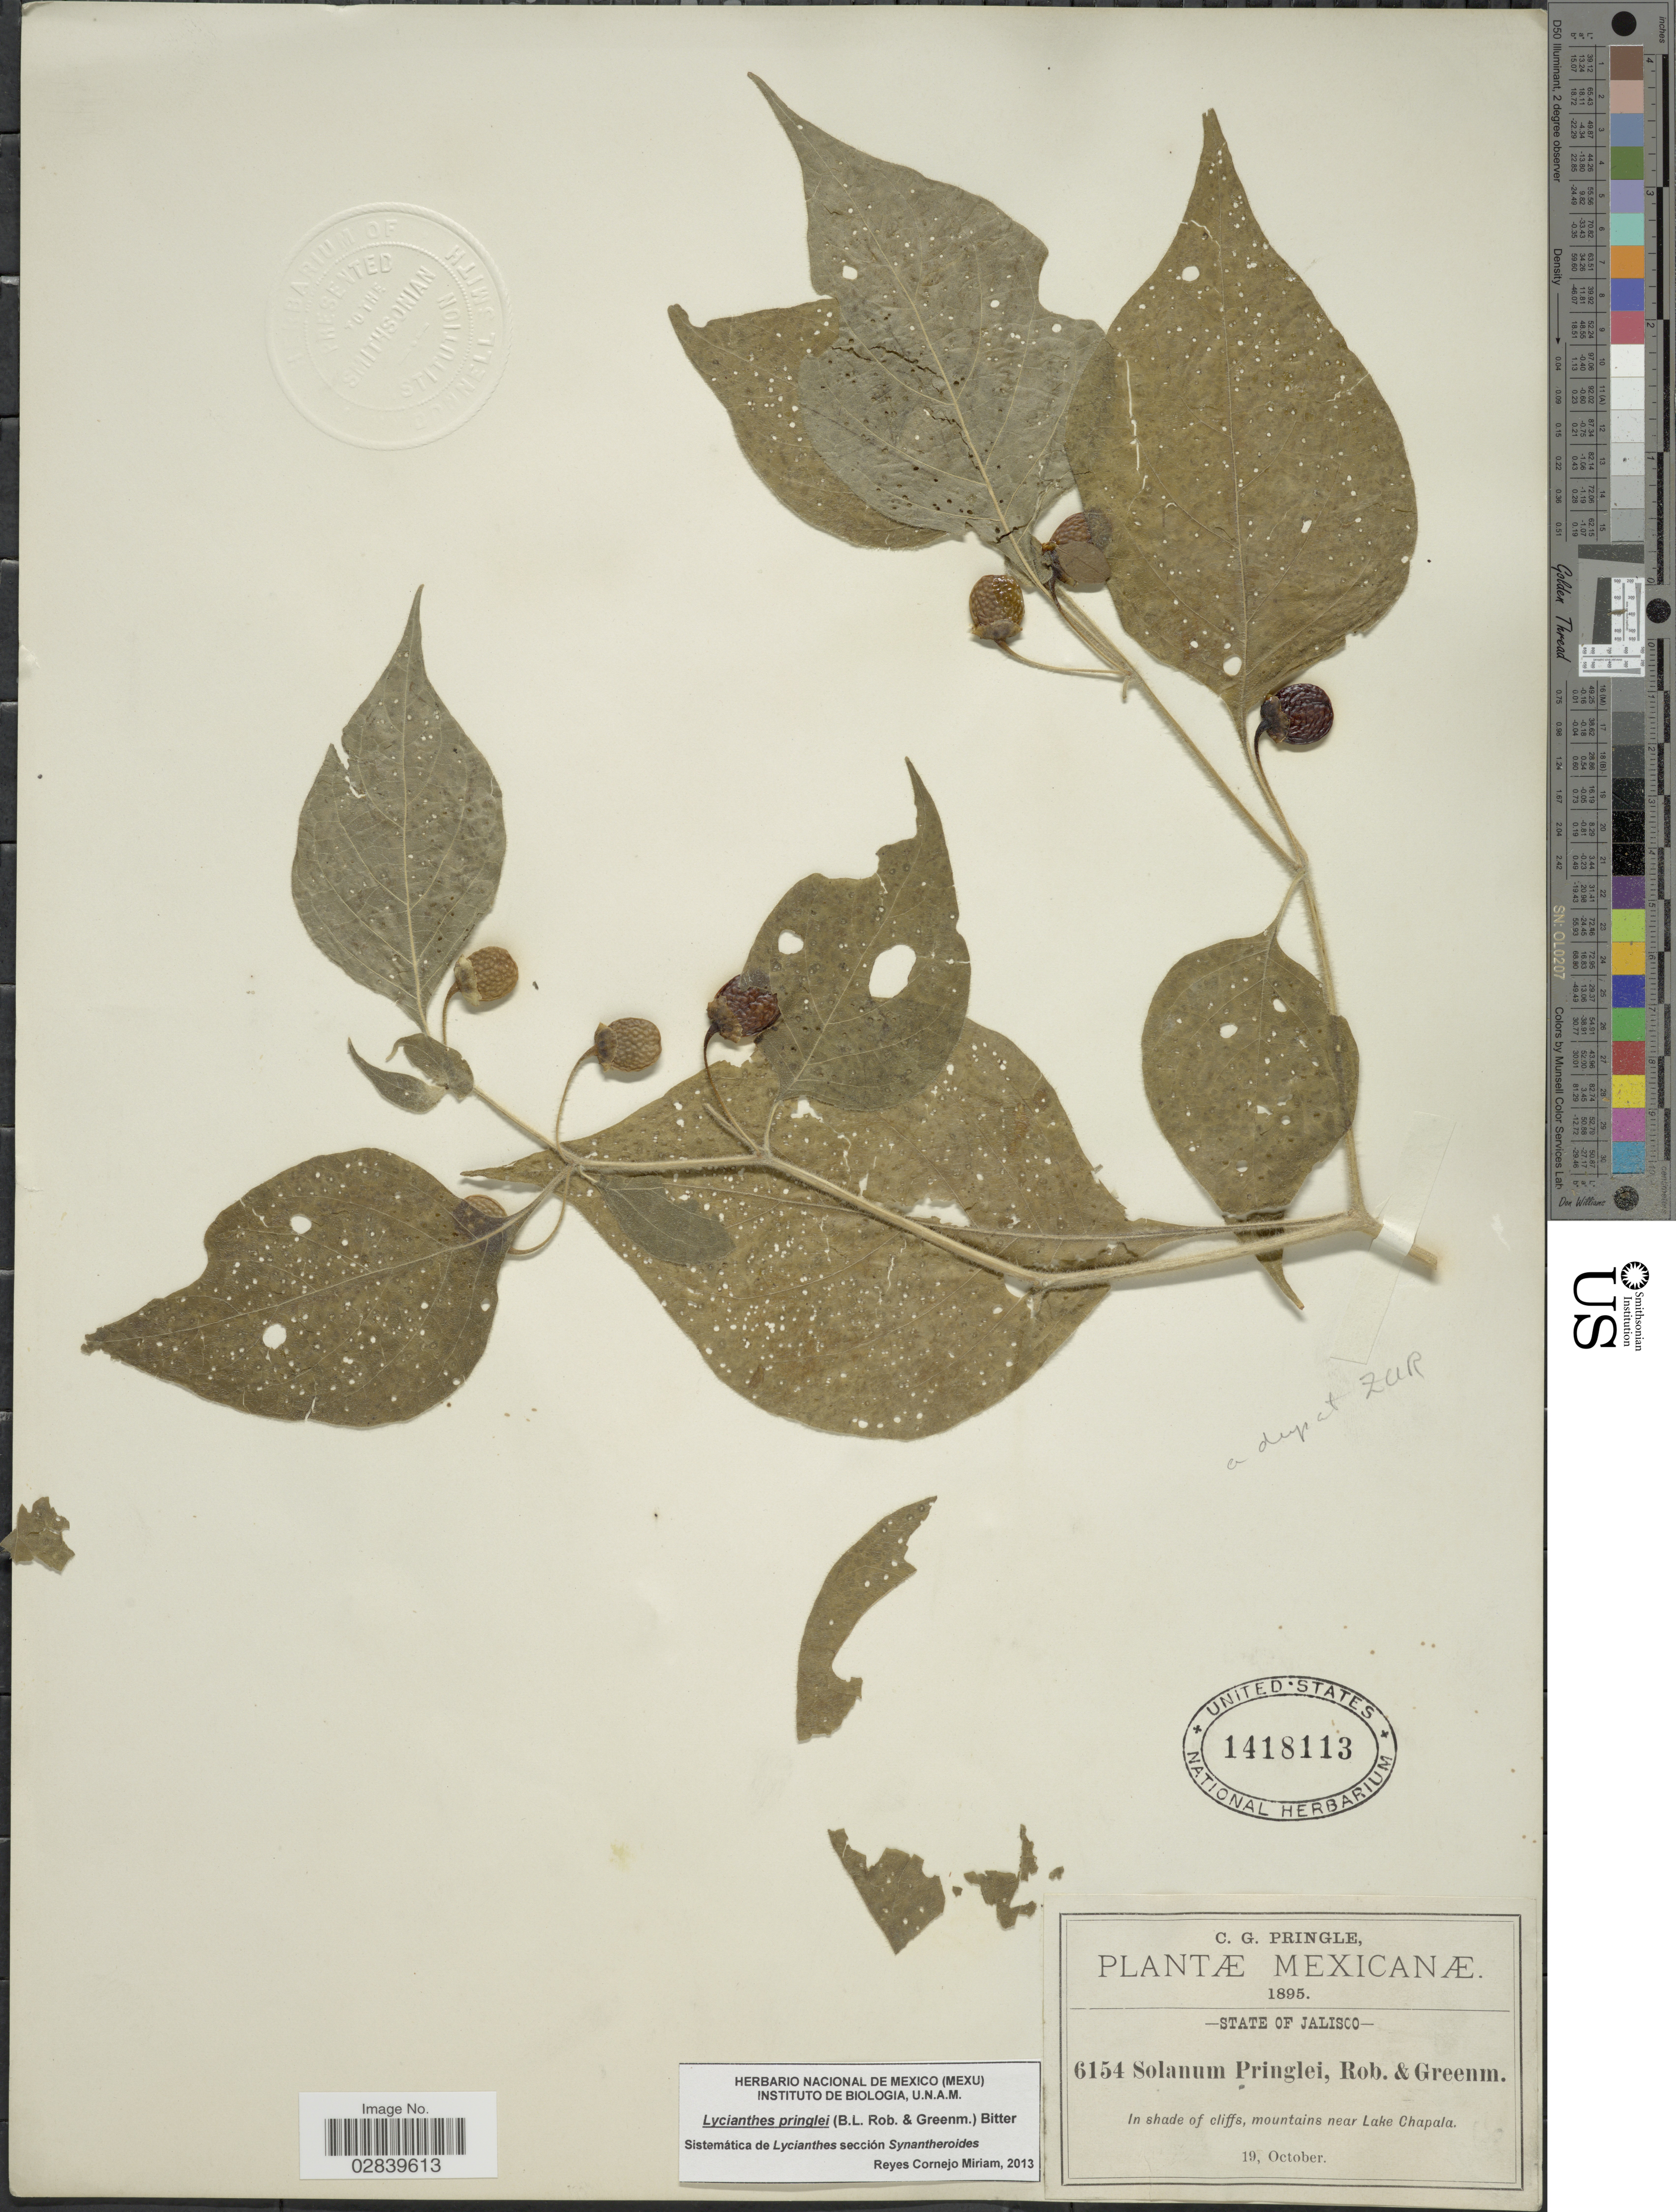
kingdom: Plantae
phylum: Tracheophyta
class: Magnoliopsida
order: Solanales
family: Solanaceae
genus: Lycianthes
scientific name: Lycianthes pringlei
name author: (B.L. Rob. & Greenm.) Bitter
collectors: C. G. Pringle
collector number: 6154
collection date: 1895-10-19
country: Mexico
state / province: Jalisco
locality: Mountains near Lake Chapala.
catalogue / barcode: US 1418113